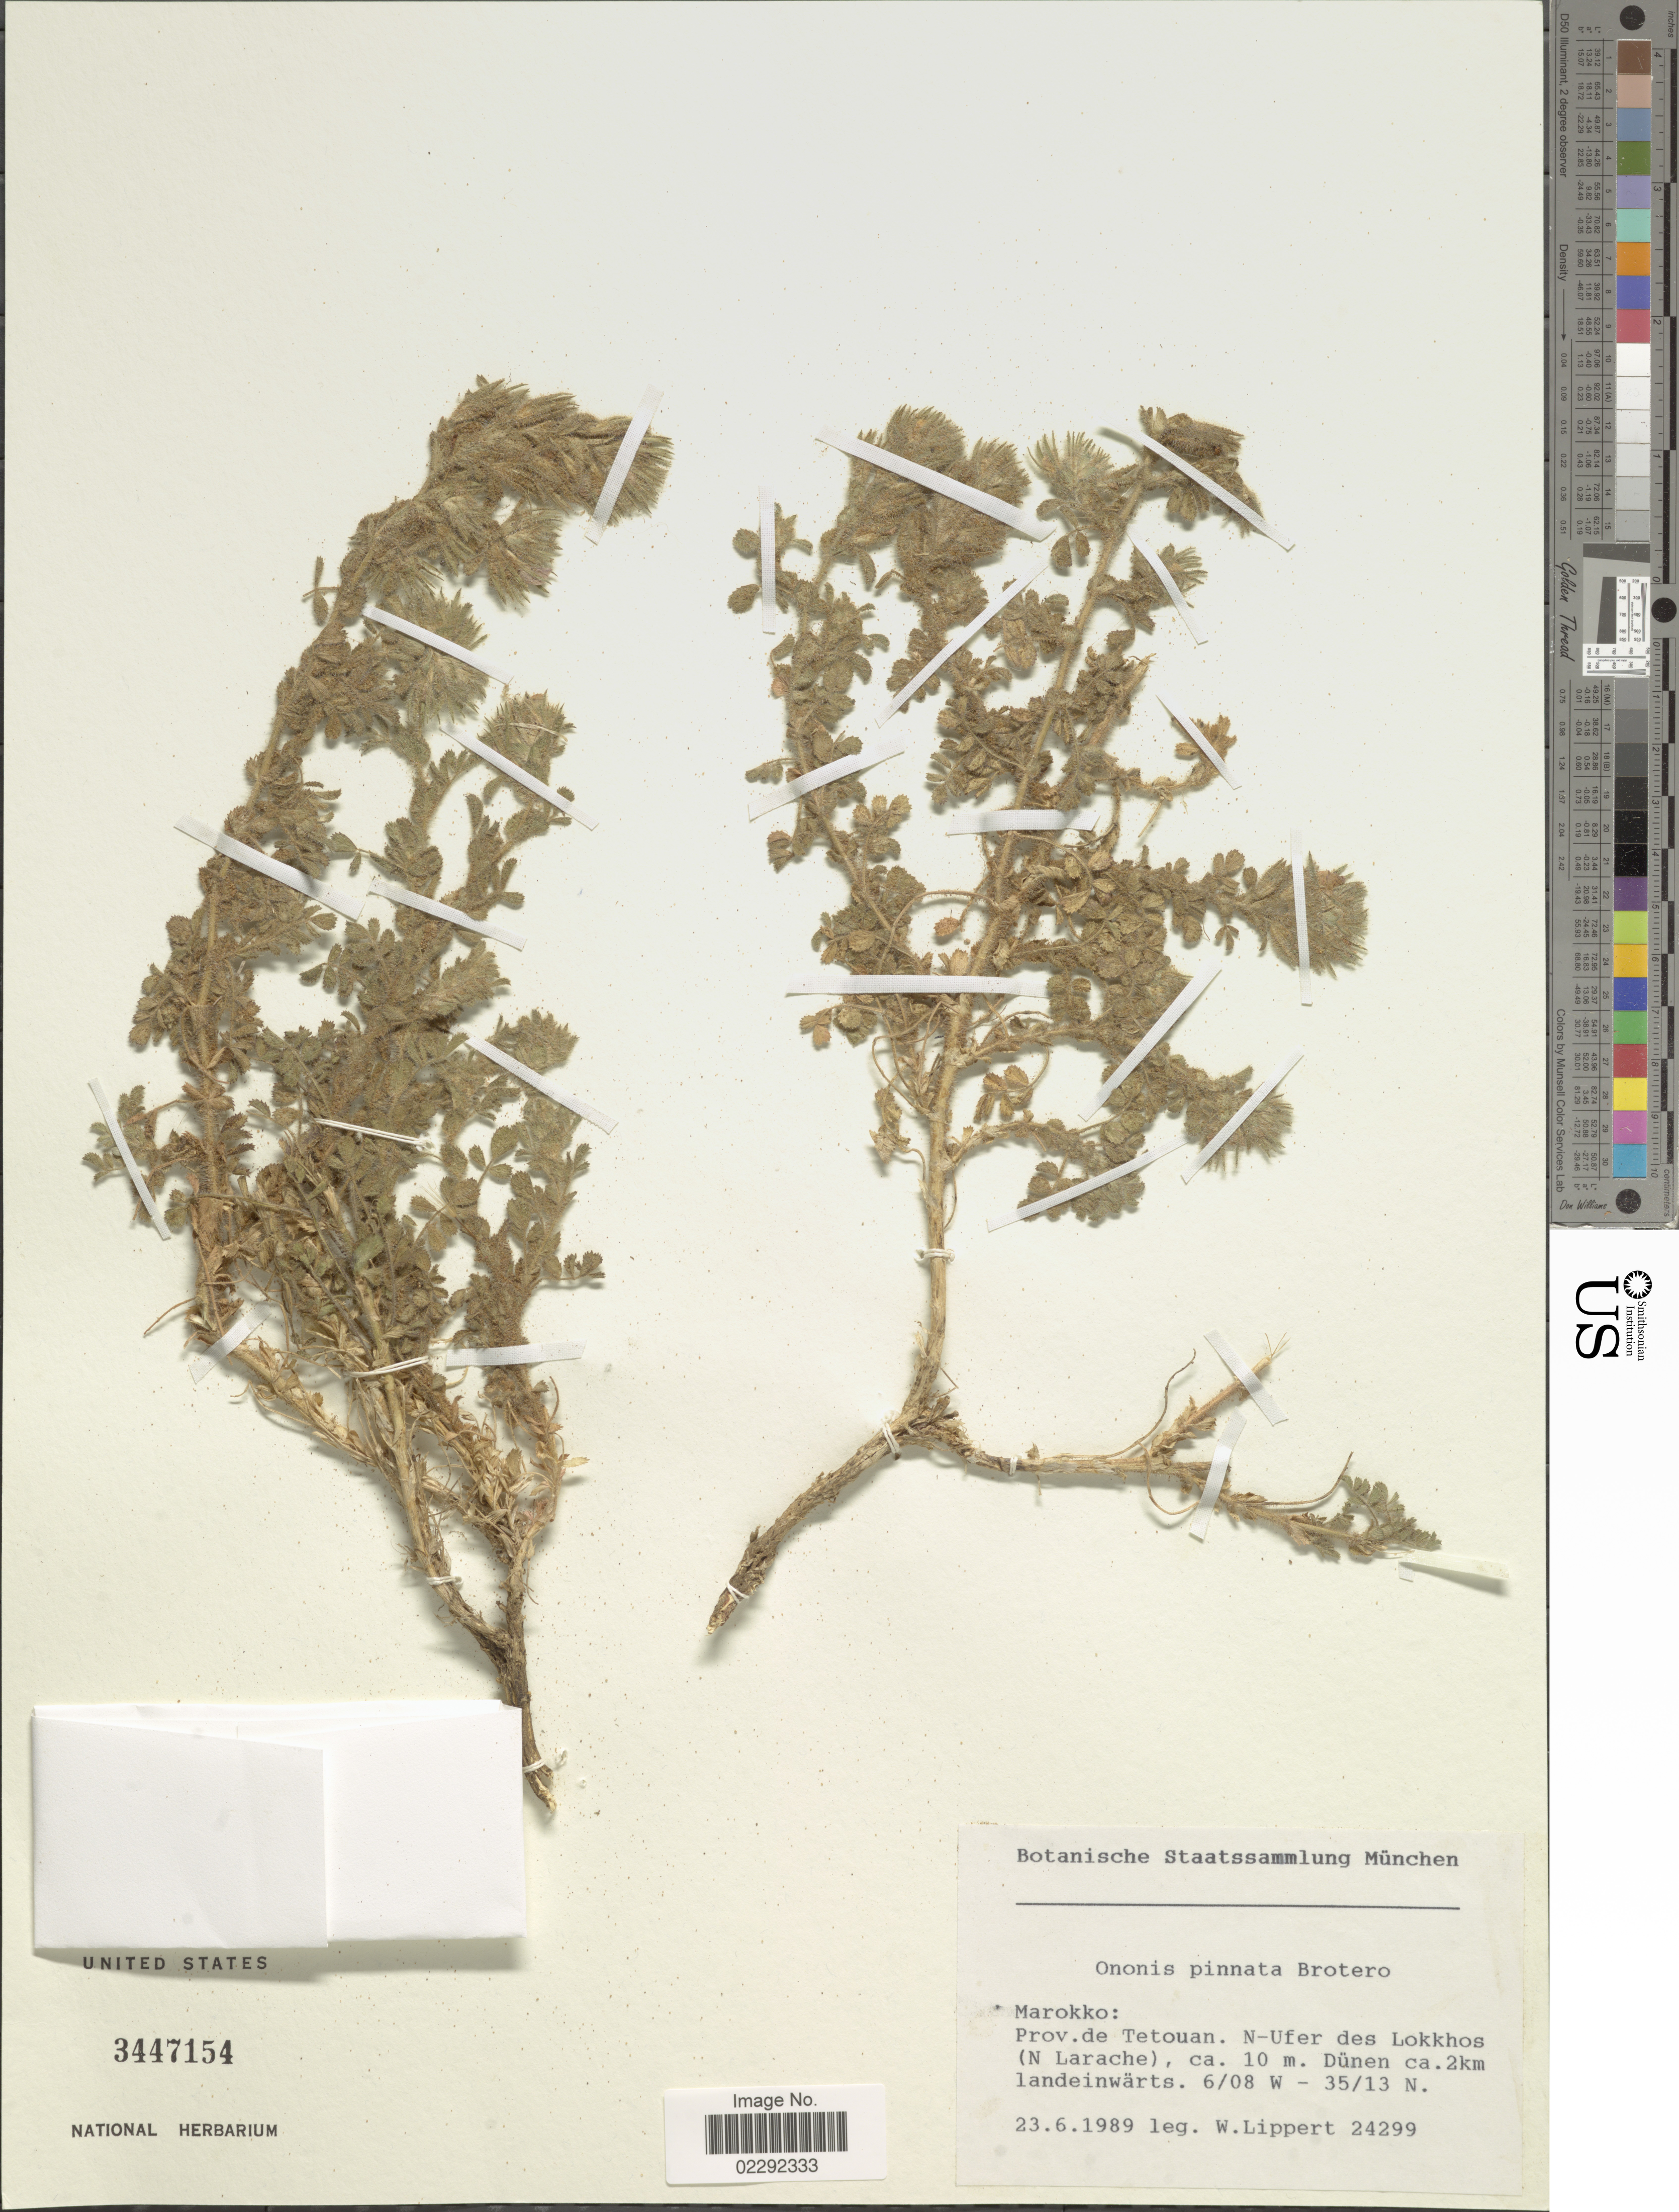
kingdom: Plantae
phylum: Tracheophyta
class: Magnoliopsida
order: Fabales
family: Fabaceae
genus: Ononis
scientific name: Ononis pinnata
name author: Brot.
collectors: W. Lippert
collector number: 24299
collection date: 1989-06-23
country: Morocco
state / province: Tanger-Tétouan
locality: Prov. de Tetouan. N-Ufer des Lokkhos (N Larache), Dünen ca. 2km landeinwärts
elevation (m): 10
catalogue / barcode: US 3447154